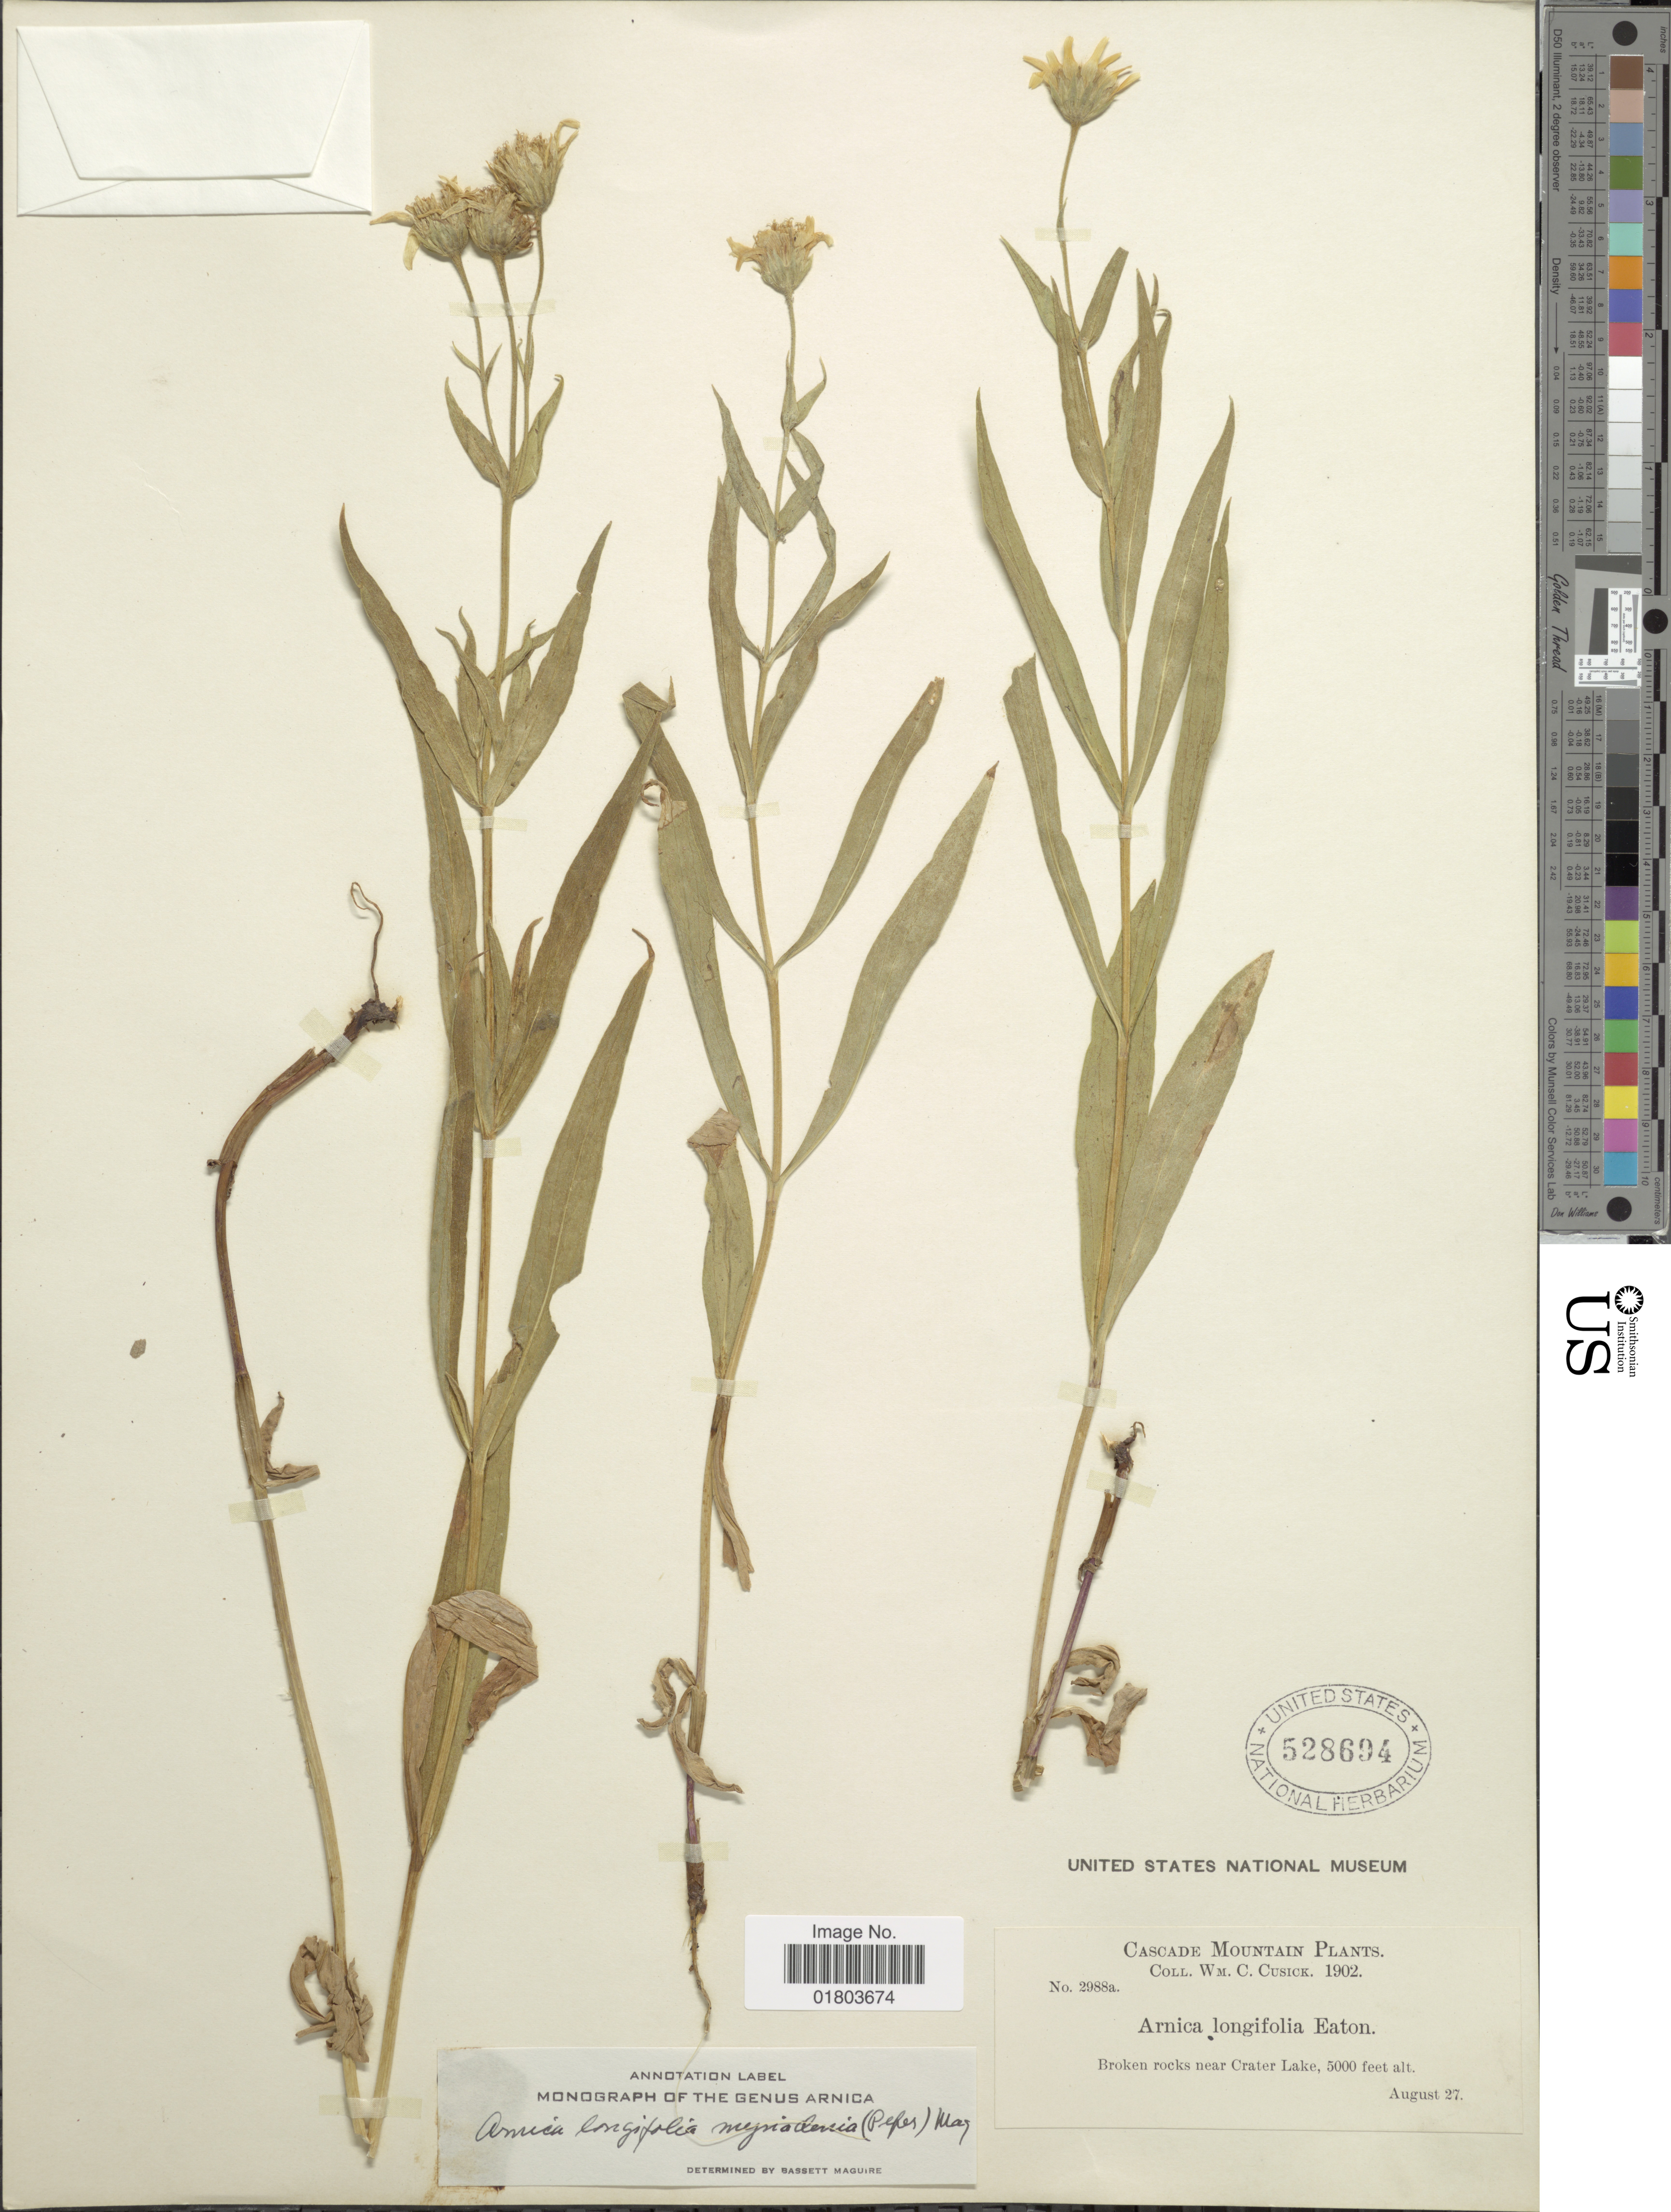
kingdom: Plantae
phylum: Tracheophyta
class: Magnoliopsida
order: Asterales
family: Asteraceae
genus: Arnica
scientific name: Arnica longifolia subsp. myriadenia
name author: (Piper) Maguire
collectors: W. C. Cusick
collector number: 2988a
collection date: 1902-08-27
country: United States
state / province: Oregon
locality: Cascade Mountain, Broken rocks near Crater Lake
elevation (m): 1524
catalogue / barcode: US 528694